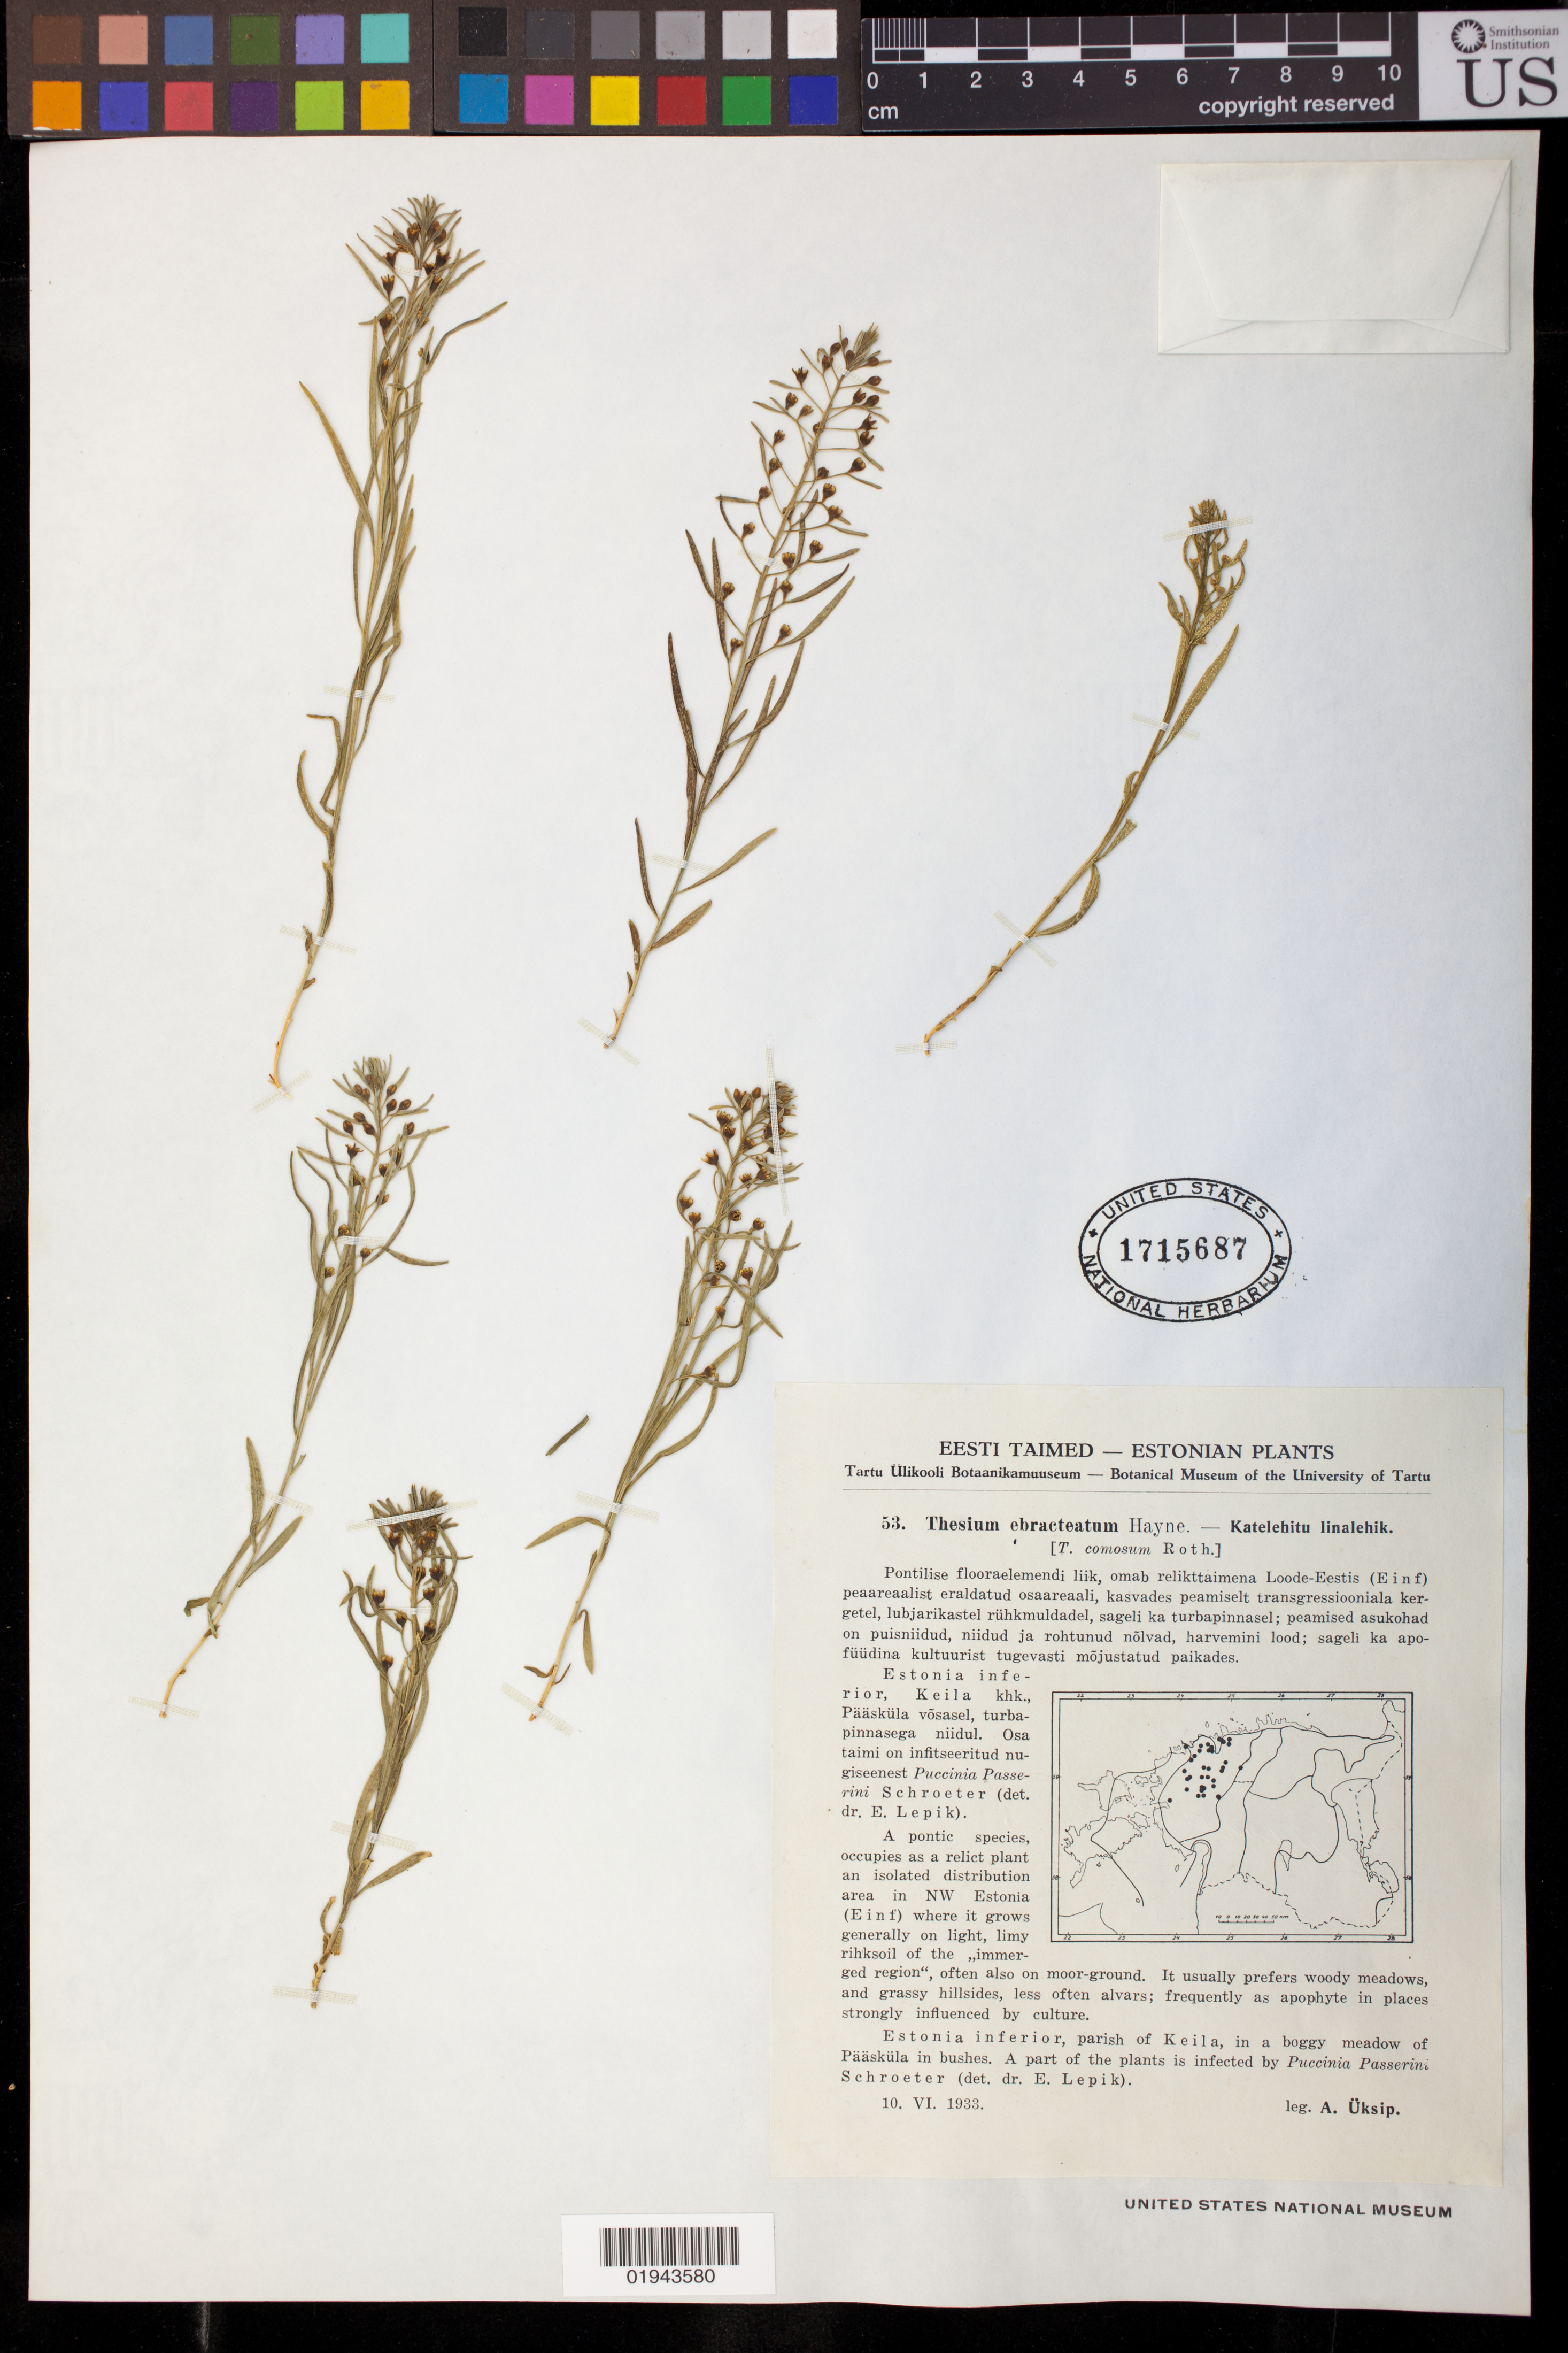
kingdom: Plantae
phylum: Tracheophyta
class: Magnoliopsida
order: Santalales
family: Thesiaceae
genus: Thesium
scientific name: Thesium ebracteatum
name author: Hayne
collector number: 53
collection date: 1933-06-10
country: Estonia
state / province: Harjumaa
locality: NW Estonia (Einf). Harjumaa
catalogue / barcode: US 1715687